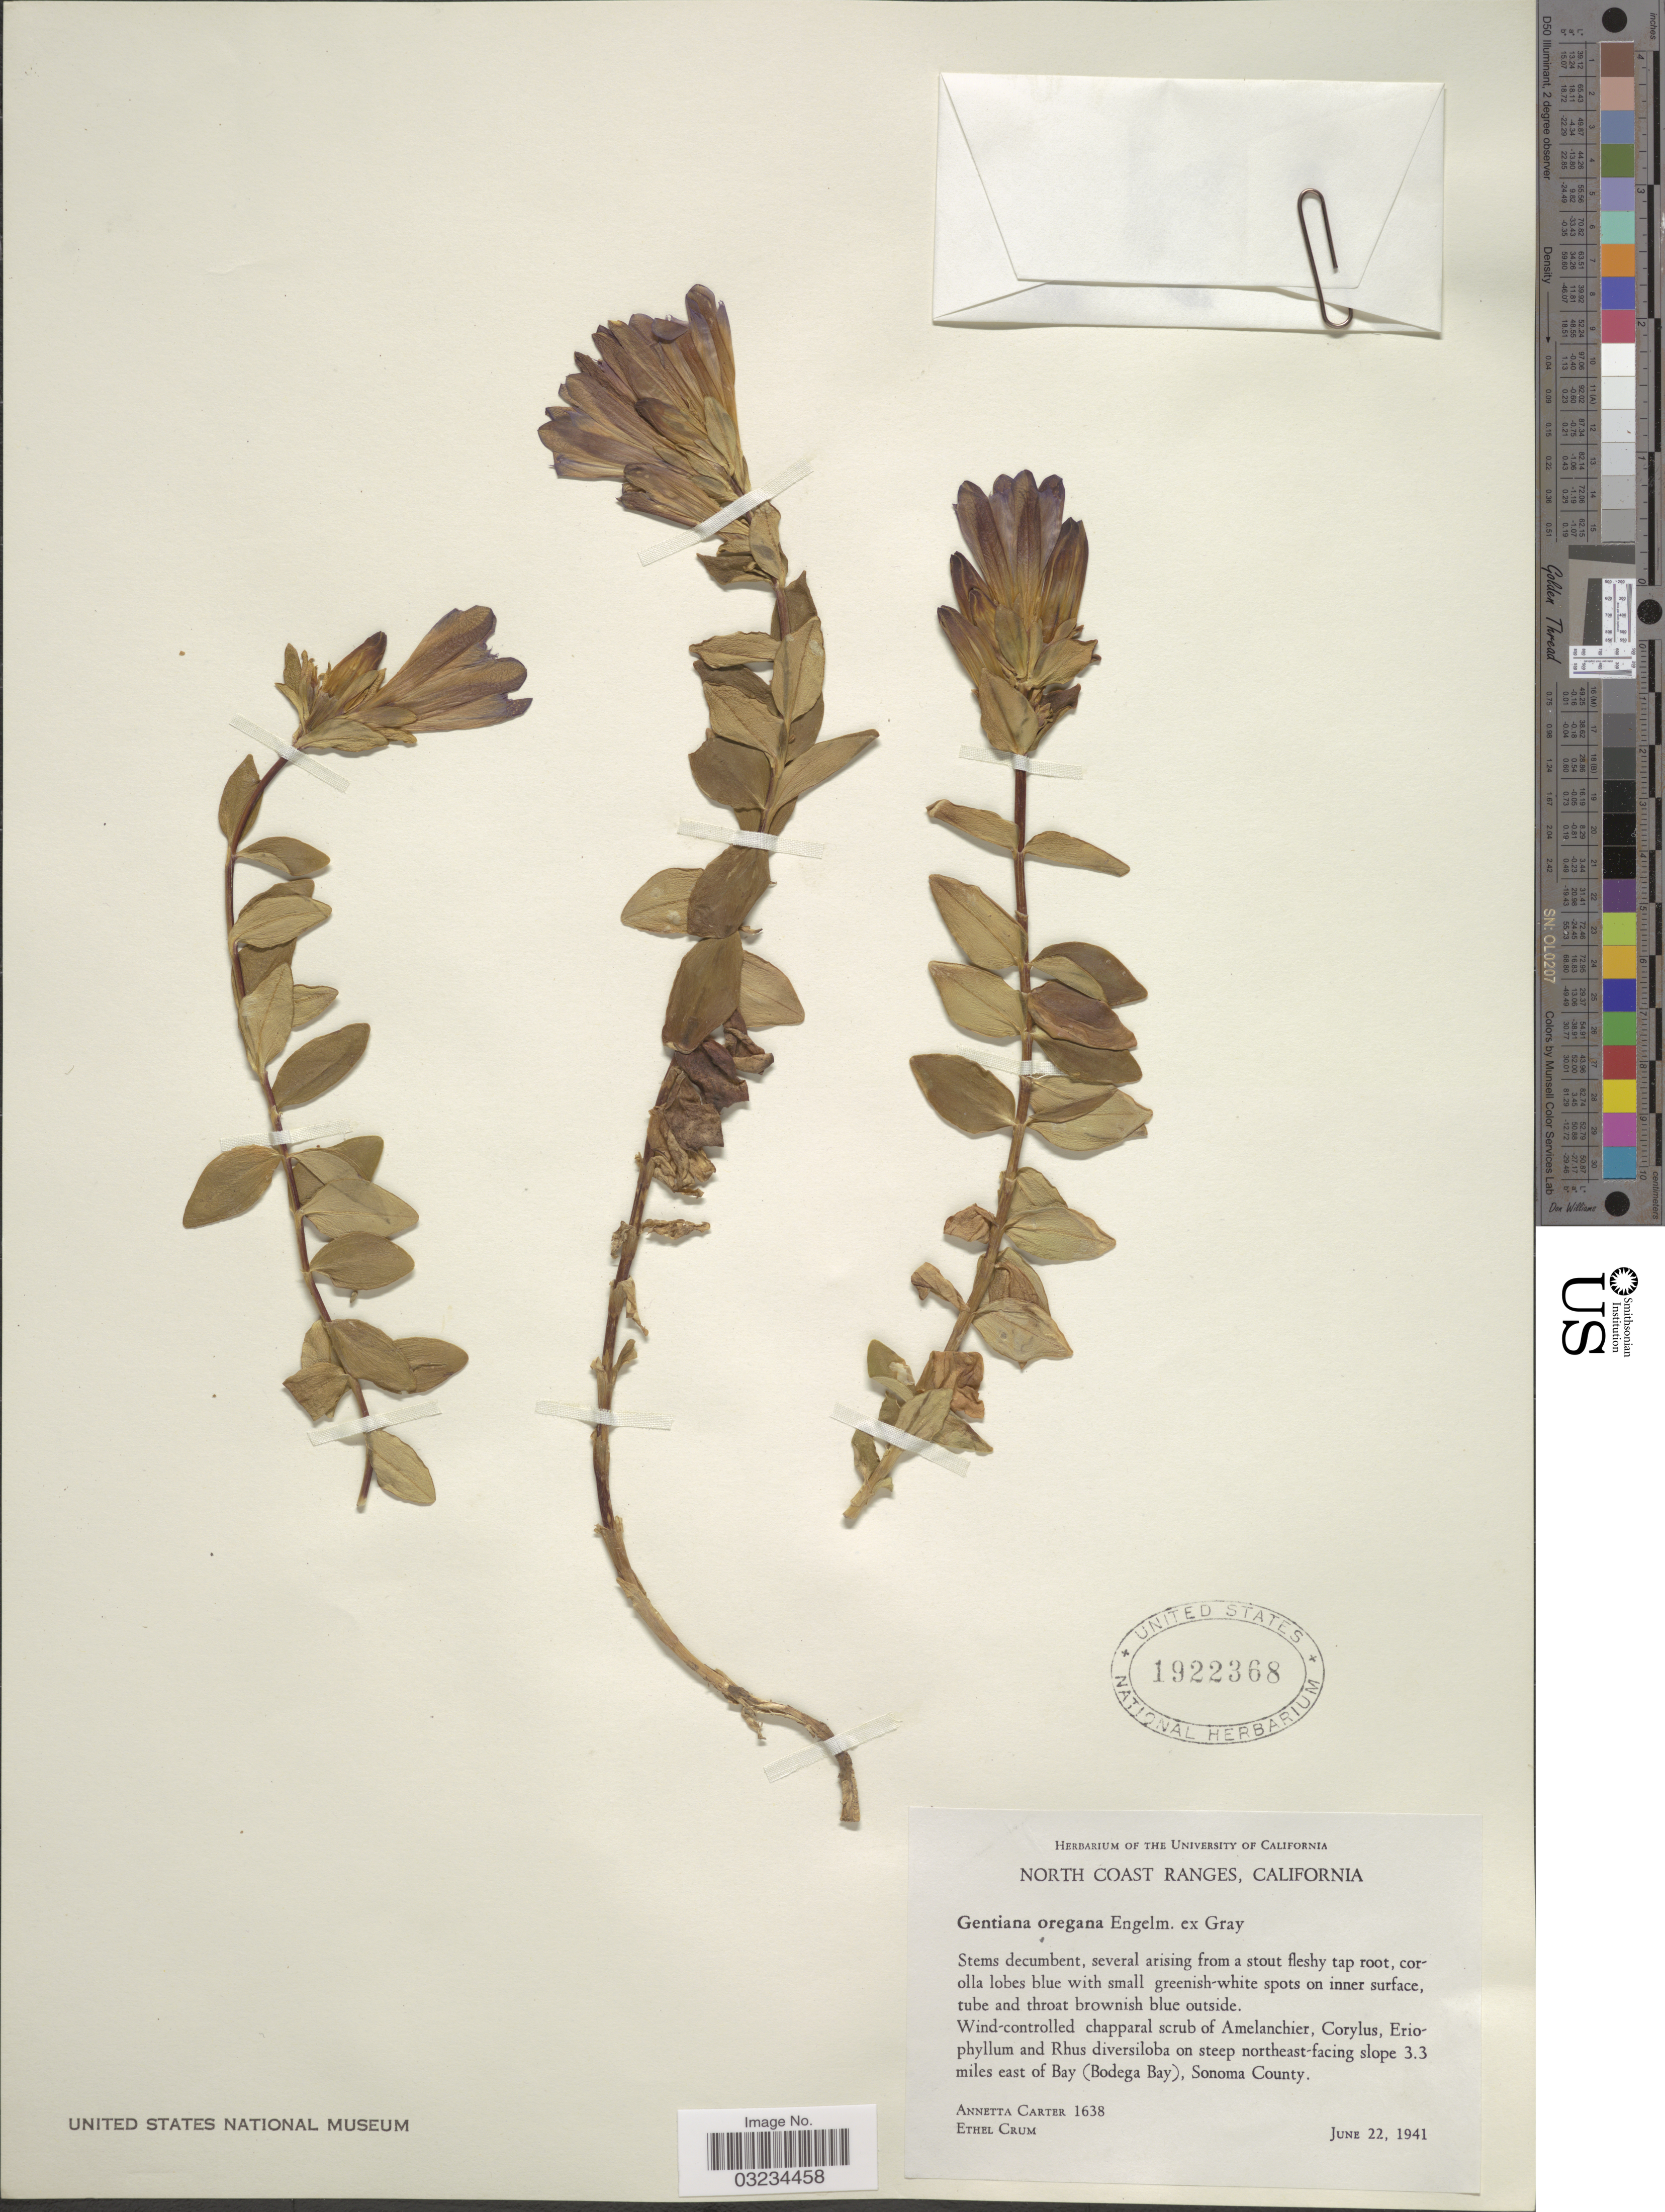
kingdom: Plantae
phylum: Tracheophyta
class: Magnoliopsida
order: Gentianales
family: Gentianaceae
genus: Gentiana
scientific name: Gentiana oregana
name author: Engelm. ex A. Gray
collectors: A. Carter & E. K. Crum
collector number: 1638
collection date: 1941-06-22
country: United States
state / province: California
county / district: Sonoma Co.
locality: North Coast Ranges. Northeast-facing slope 3.3 miles east of Bay (Bodega Bay).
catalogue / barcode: US 1922368